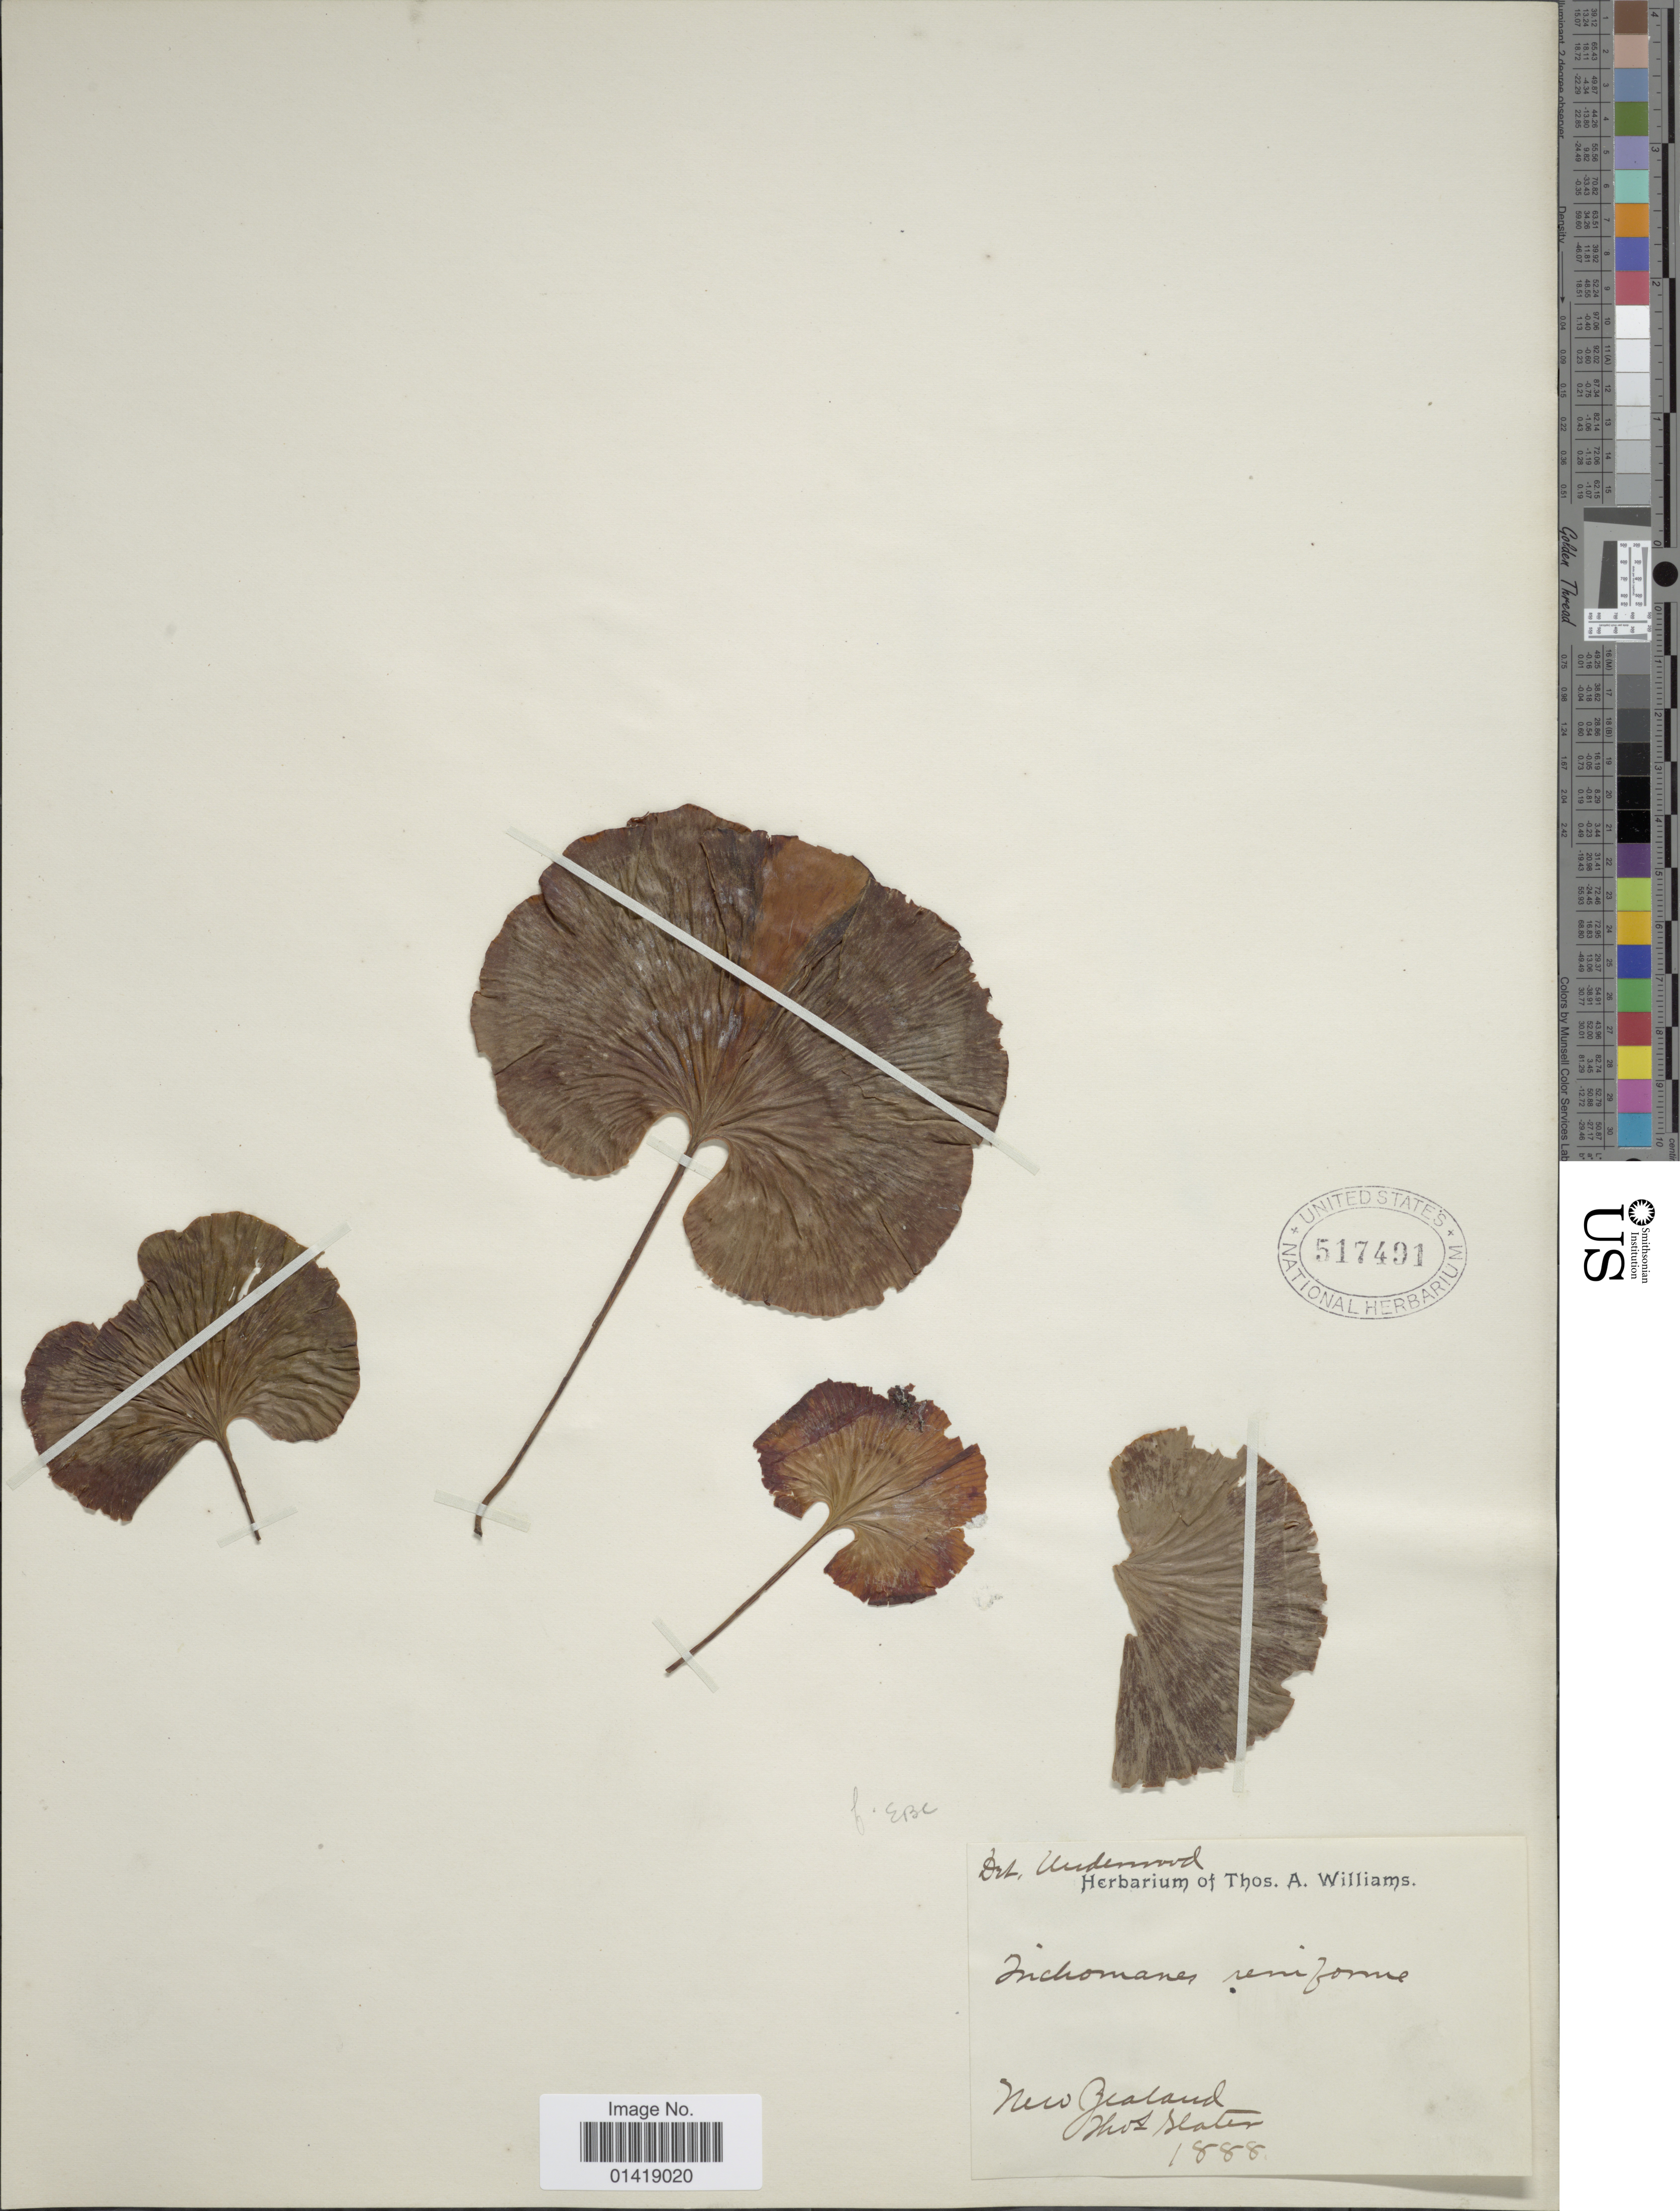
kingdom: Plantae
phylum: Tracheophyta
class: Polypodiopsida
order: Hymenophyllales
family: Hymenophyllaceae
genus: Hymenophyllum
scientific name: Hymenophyllum nephrophyllum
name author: Ebihara & K. Iwats.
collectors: H. Slater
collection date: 1888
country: New Zealand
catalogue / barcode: US 517491